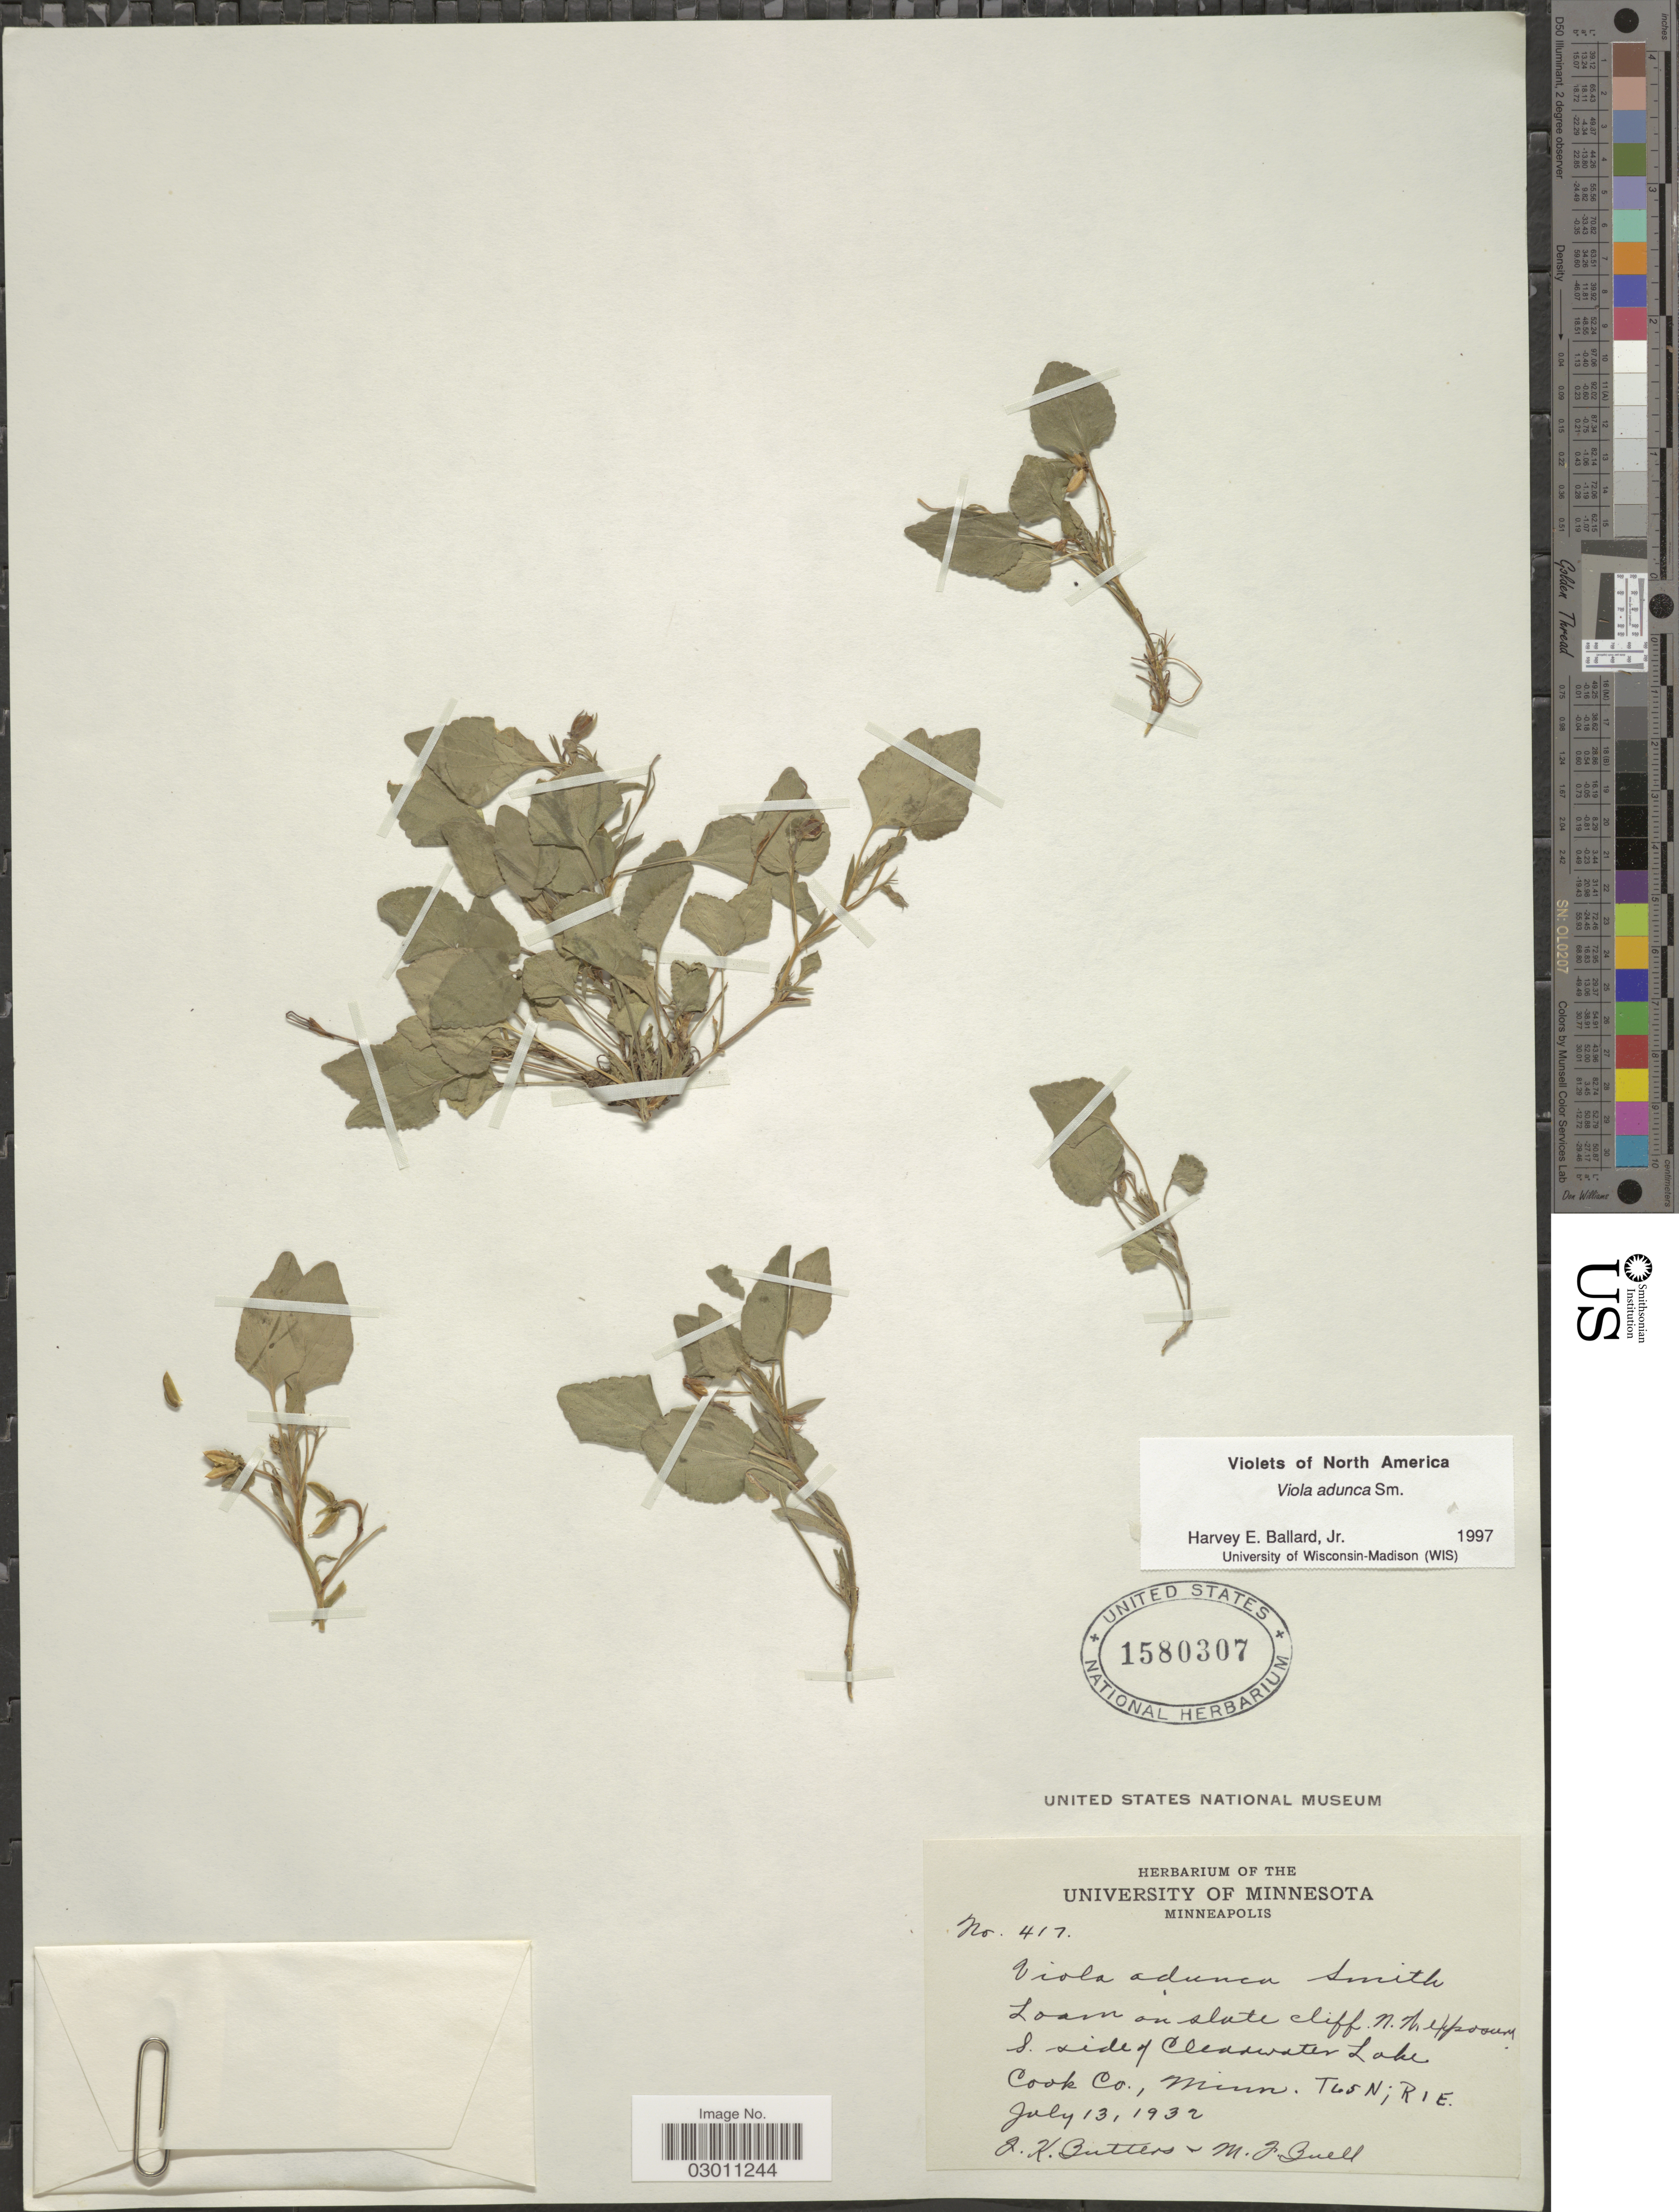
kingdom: Plantae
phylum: Tracheophyta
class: Magnoliopsida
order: Malpighiales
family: Violaceae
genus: Viola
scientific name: Viola adunca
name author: Sm.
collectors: J. Butters & M. Buell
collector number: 417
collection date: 1932-07-13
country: United States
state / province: Minnesota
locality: S. side of Clearwater Lake Cook Co., Minn. T65N; R1E.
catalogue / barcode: US 1580307